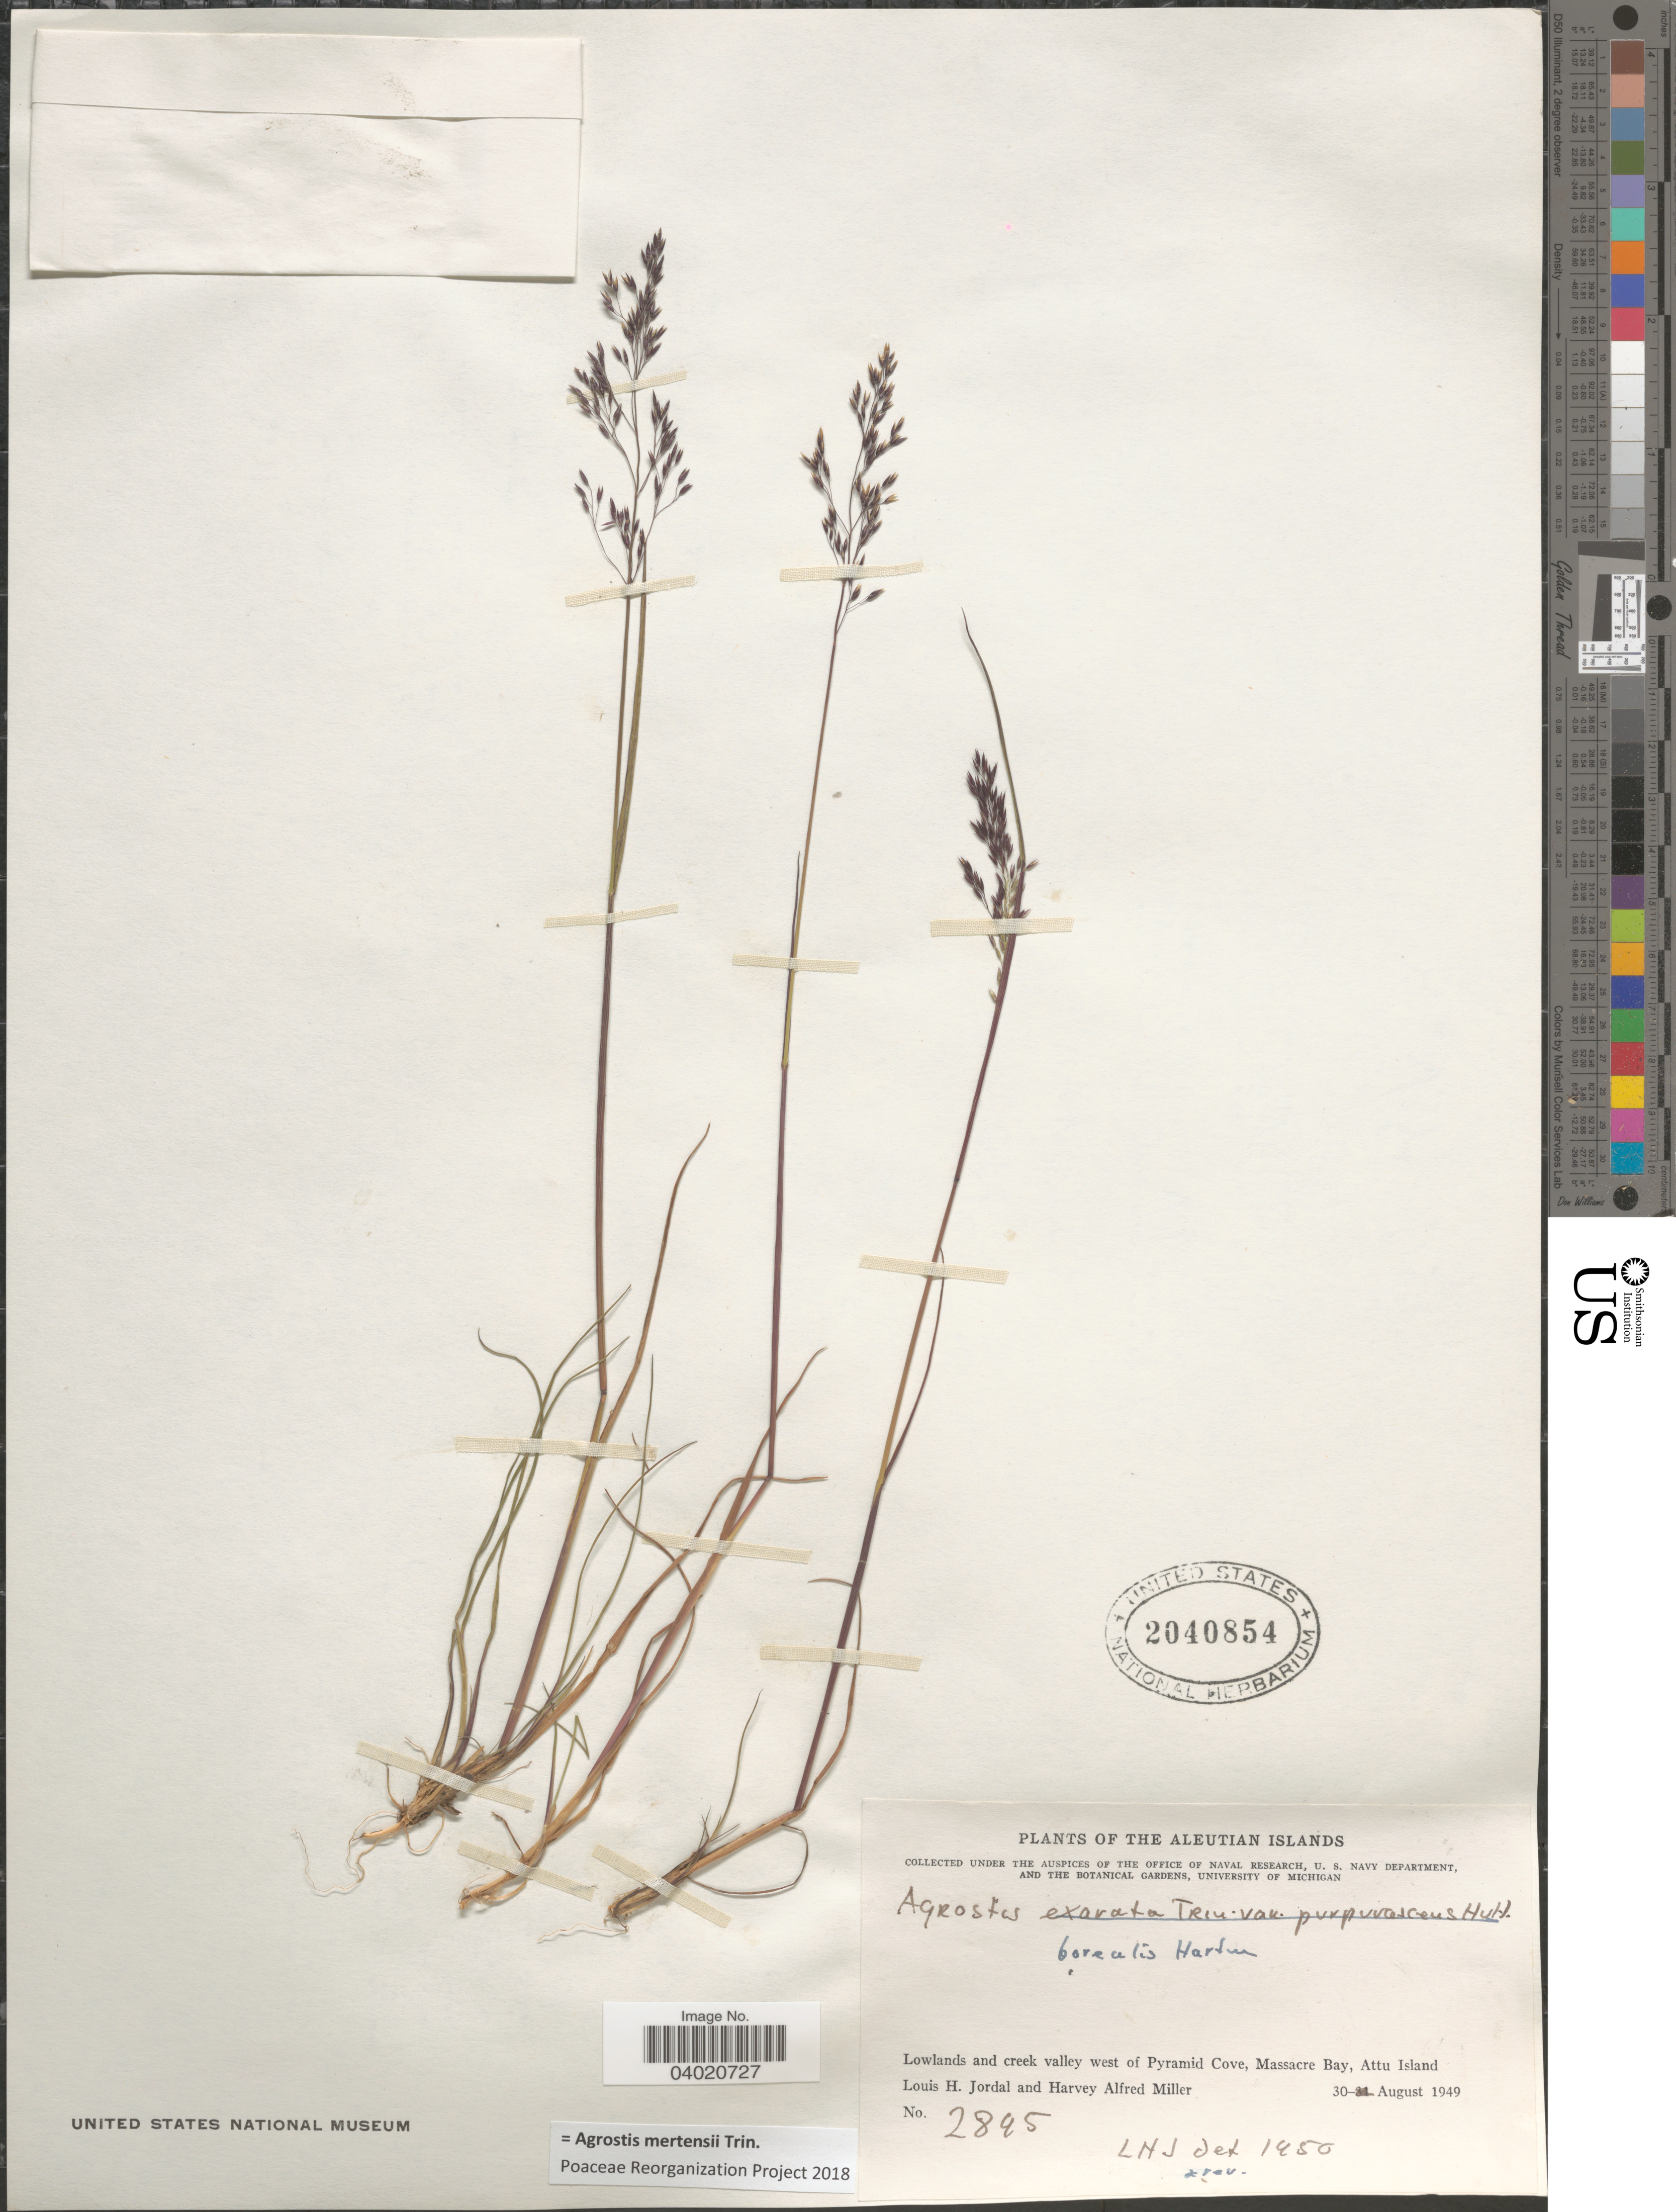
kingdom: Plantae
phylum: Tracheophyta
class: Liliopsida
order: Poales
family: Poaceae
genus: Agrostis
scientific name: Agrostis mertensii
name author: Trin.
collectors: L. Jordal & H. A. Miller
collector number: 2895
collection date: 1949-08-30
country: United States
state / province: Alaska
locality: The Aleutian Islands. Lowlands and creek valley west of Pyramid Cove, Massacre Bay, Attu Island.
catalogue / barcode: US 2040854